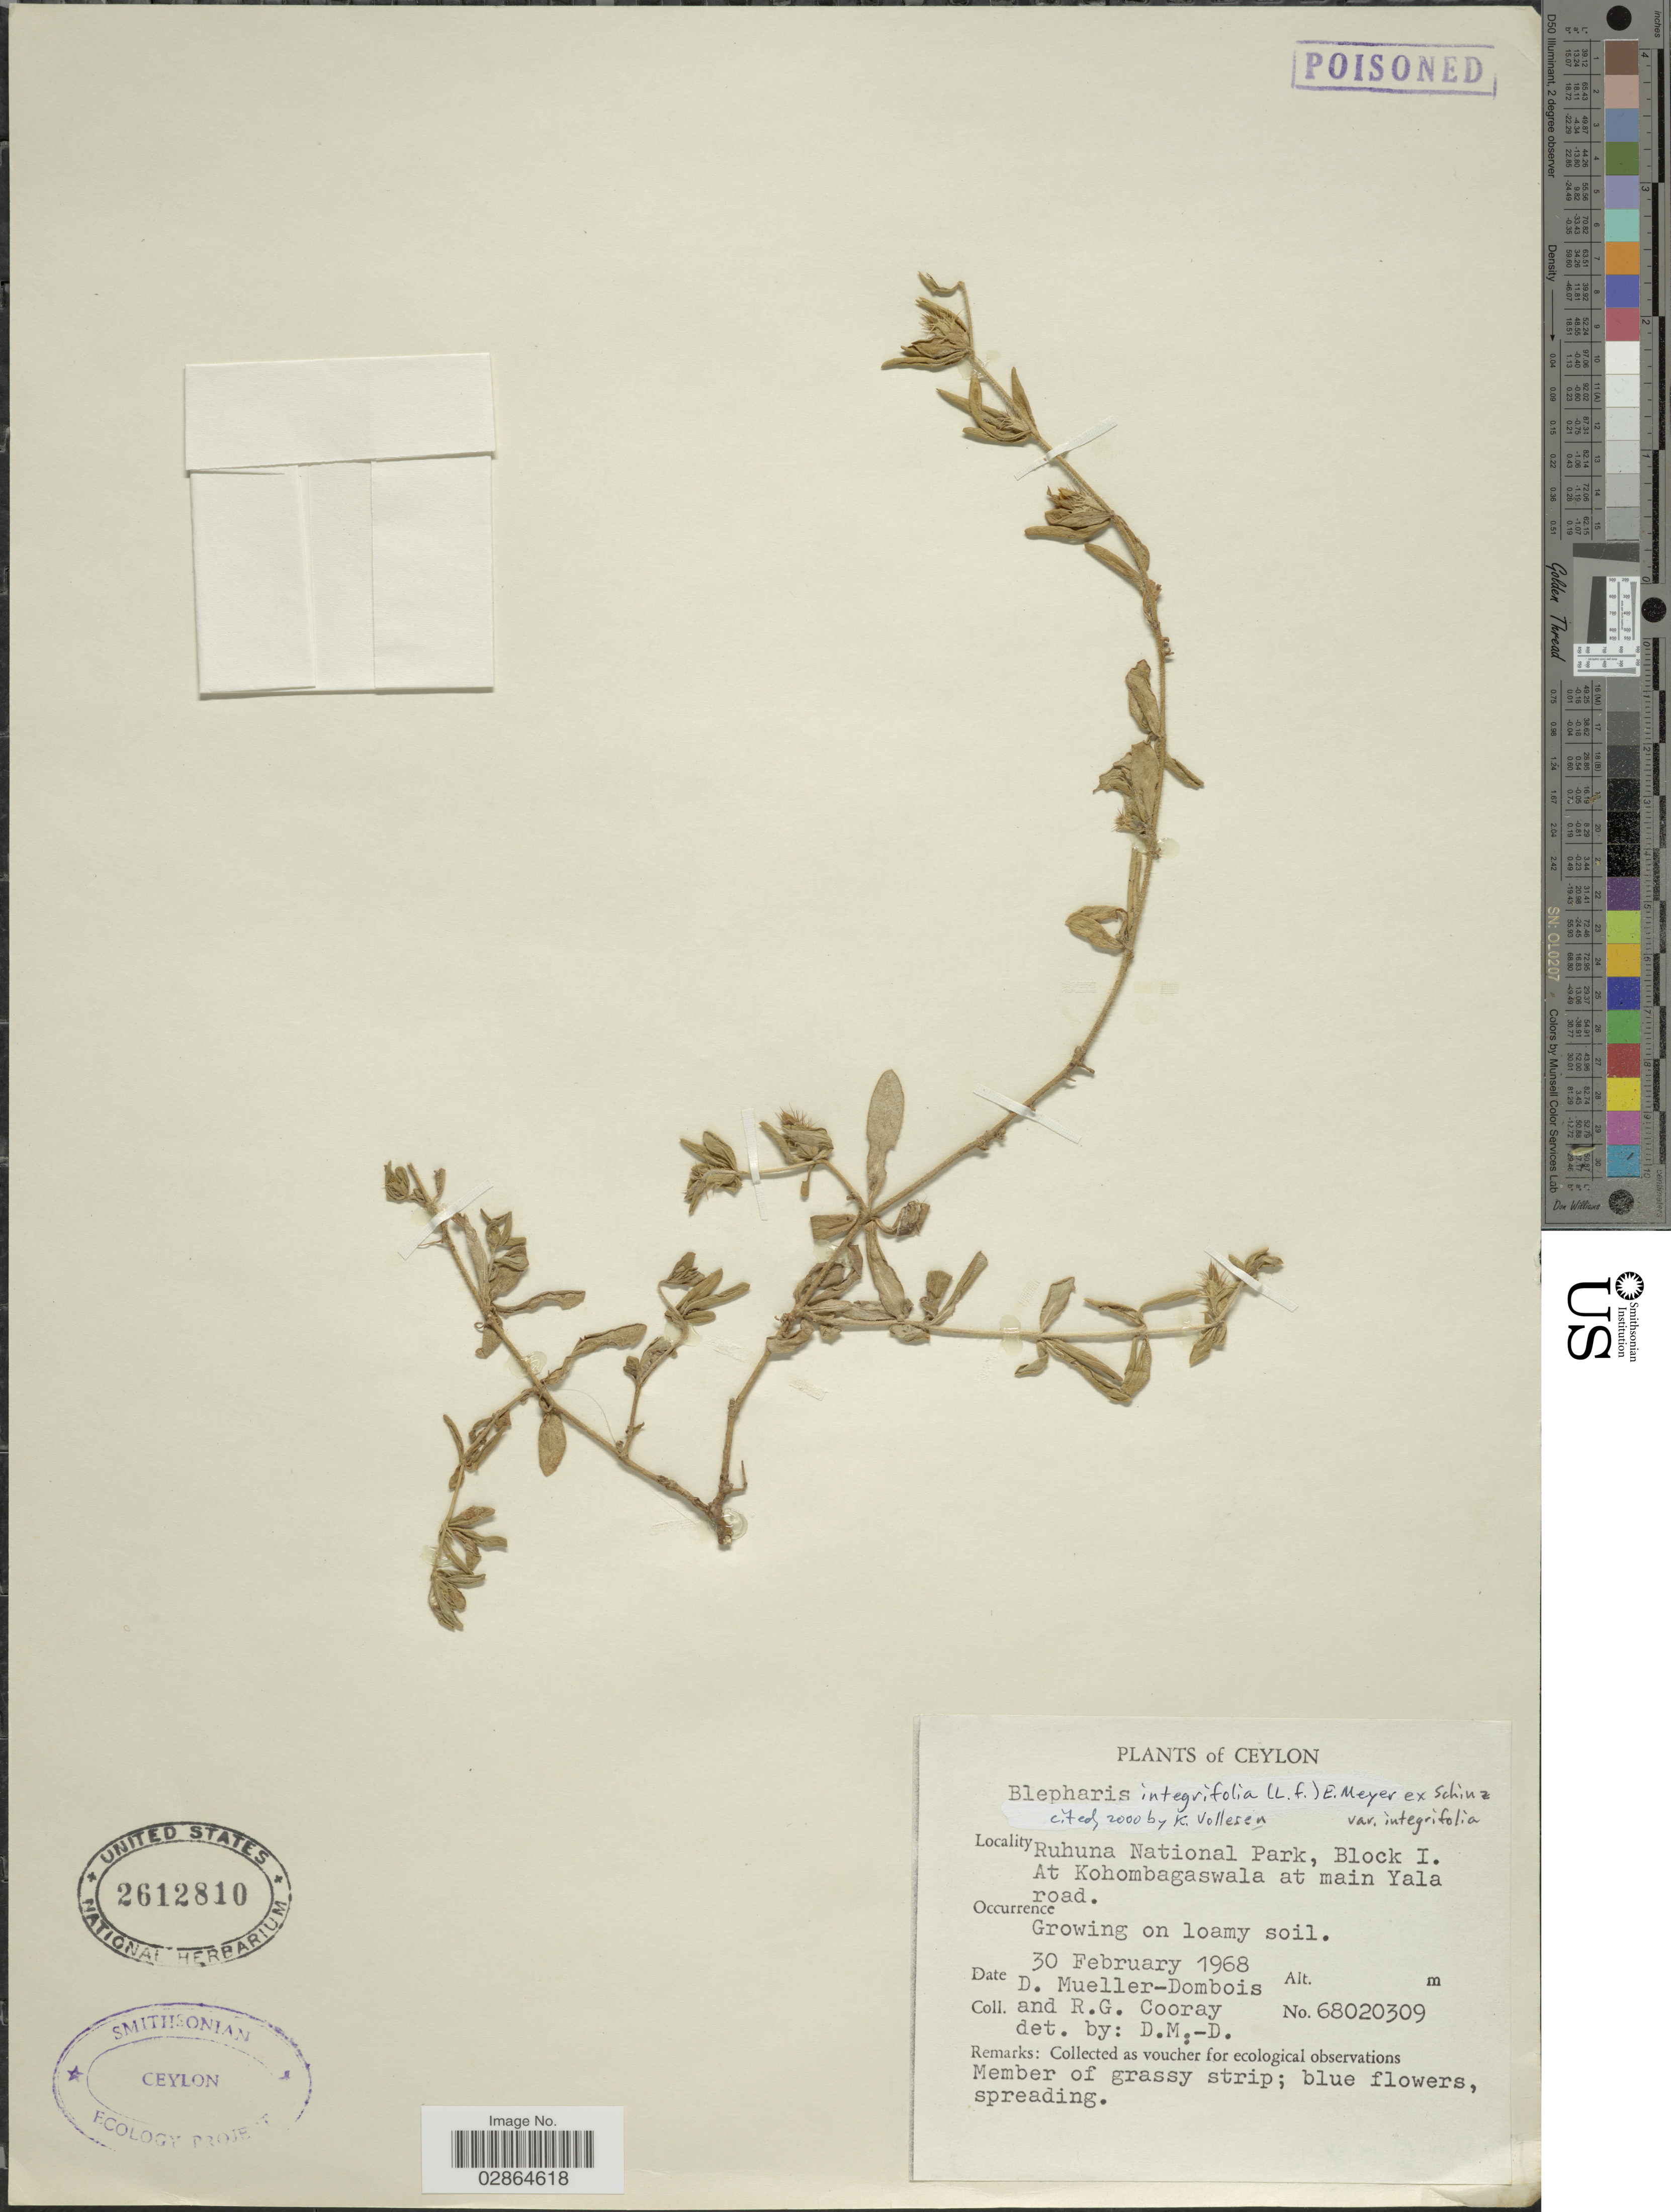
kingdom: Plantae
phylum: Tracheophyta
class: Magnoliopsida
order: Lamiales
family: Acanthaceae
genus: Blepharis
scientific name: Blepharis integrifolia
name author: (L. f.) E. Mey. & Drège ex Schinz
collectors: D. Mueller-Dombois & R. Cooray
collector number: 68020309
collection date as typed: Transcribed d/m/y: 30/2/1968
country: Sri Lanka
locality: Ceylon, Ruhuna National Park, Block 1. At Kohombagaswala at main Yala road.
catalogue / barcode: US 2612810